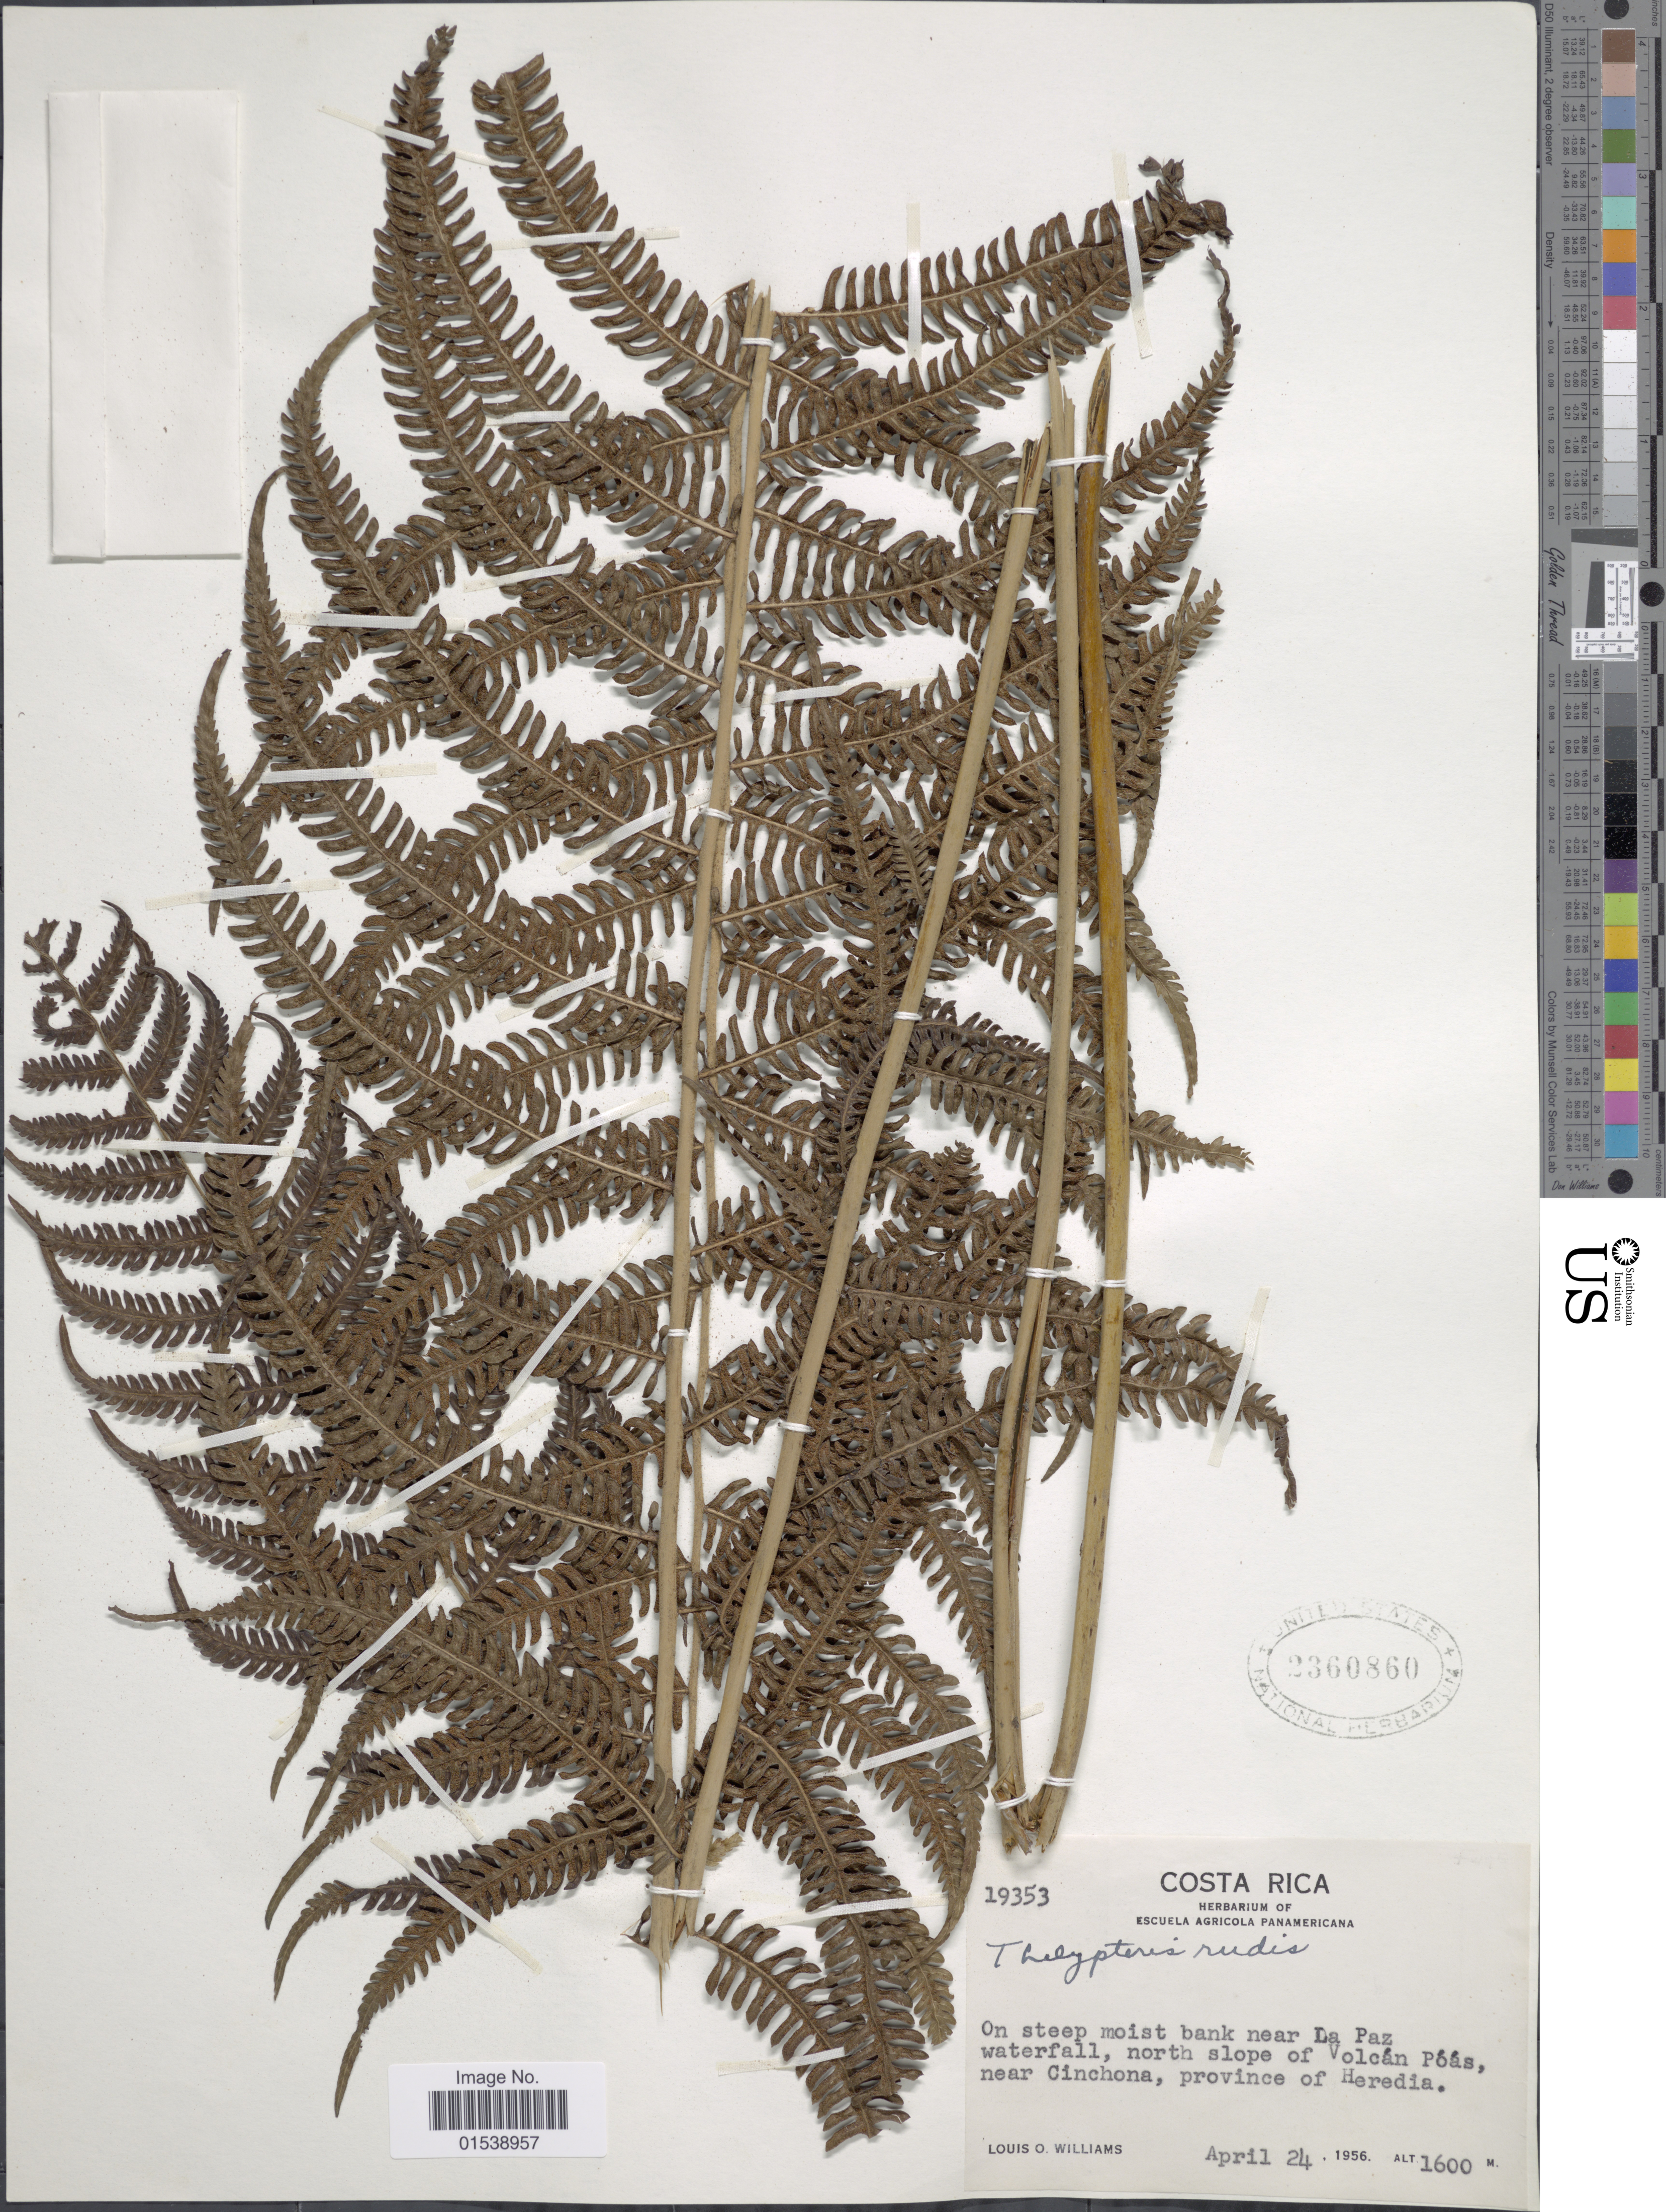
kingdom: Plantae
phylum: Tracheophyta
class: Polypodiopsida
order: Polypodiales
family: Thelypteridaceae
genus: Amauropelta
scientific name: Amauropelta rudis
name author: (Kunze) Pic. Serm.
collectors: L. O. Williams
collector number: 19353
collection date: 1956-04-24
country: Costa Rica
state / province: Heredia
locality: On steep moist bank near La Paz waterfall, north slope of Volcan Poas, near Cinchona, province of Heredia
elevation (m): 1600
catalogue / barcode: US 2360860